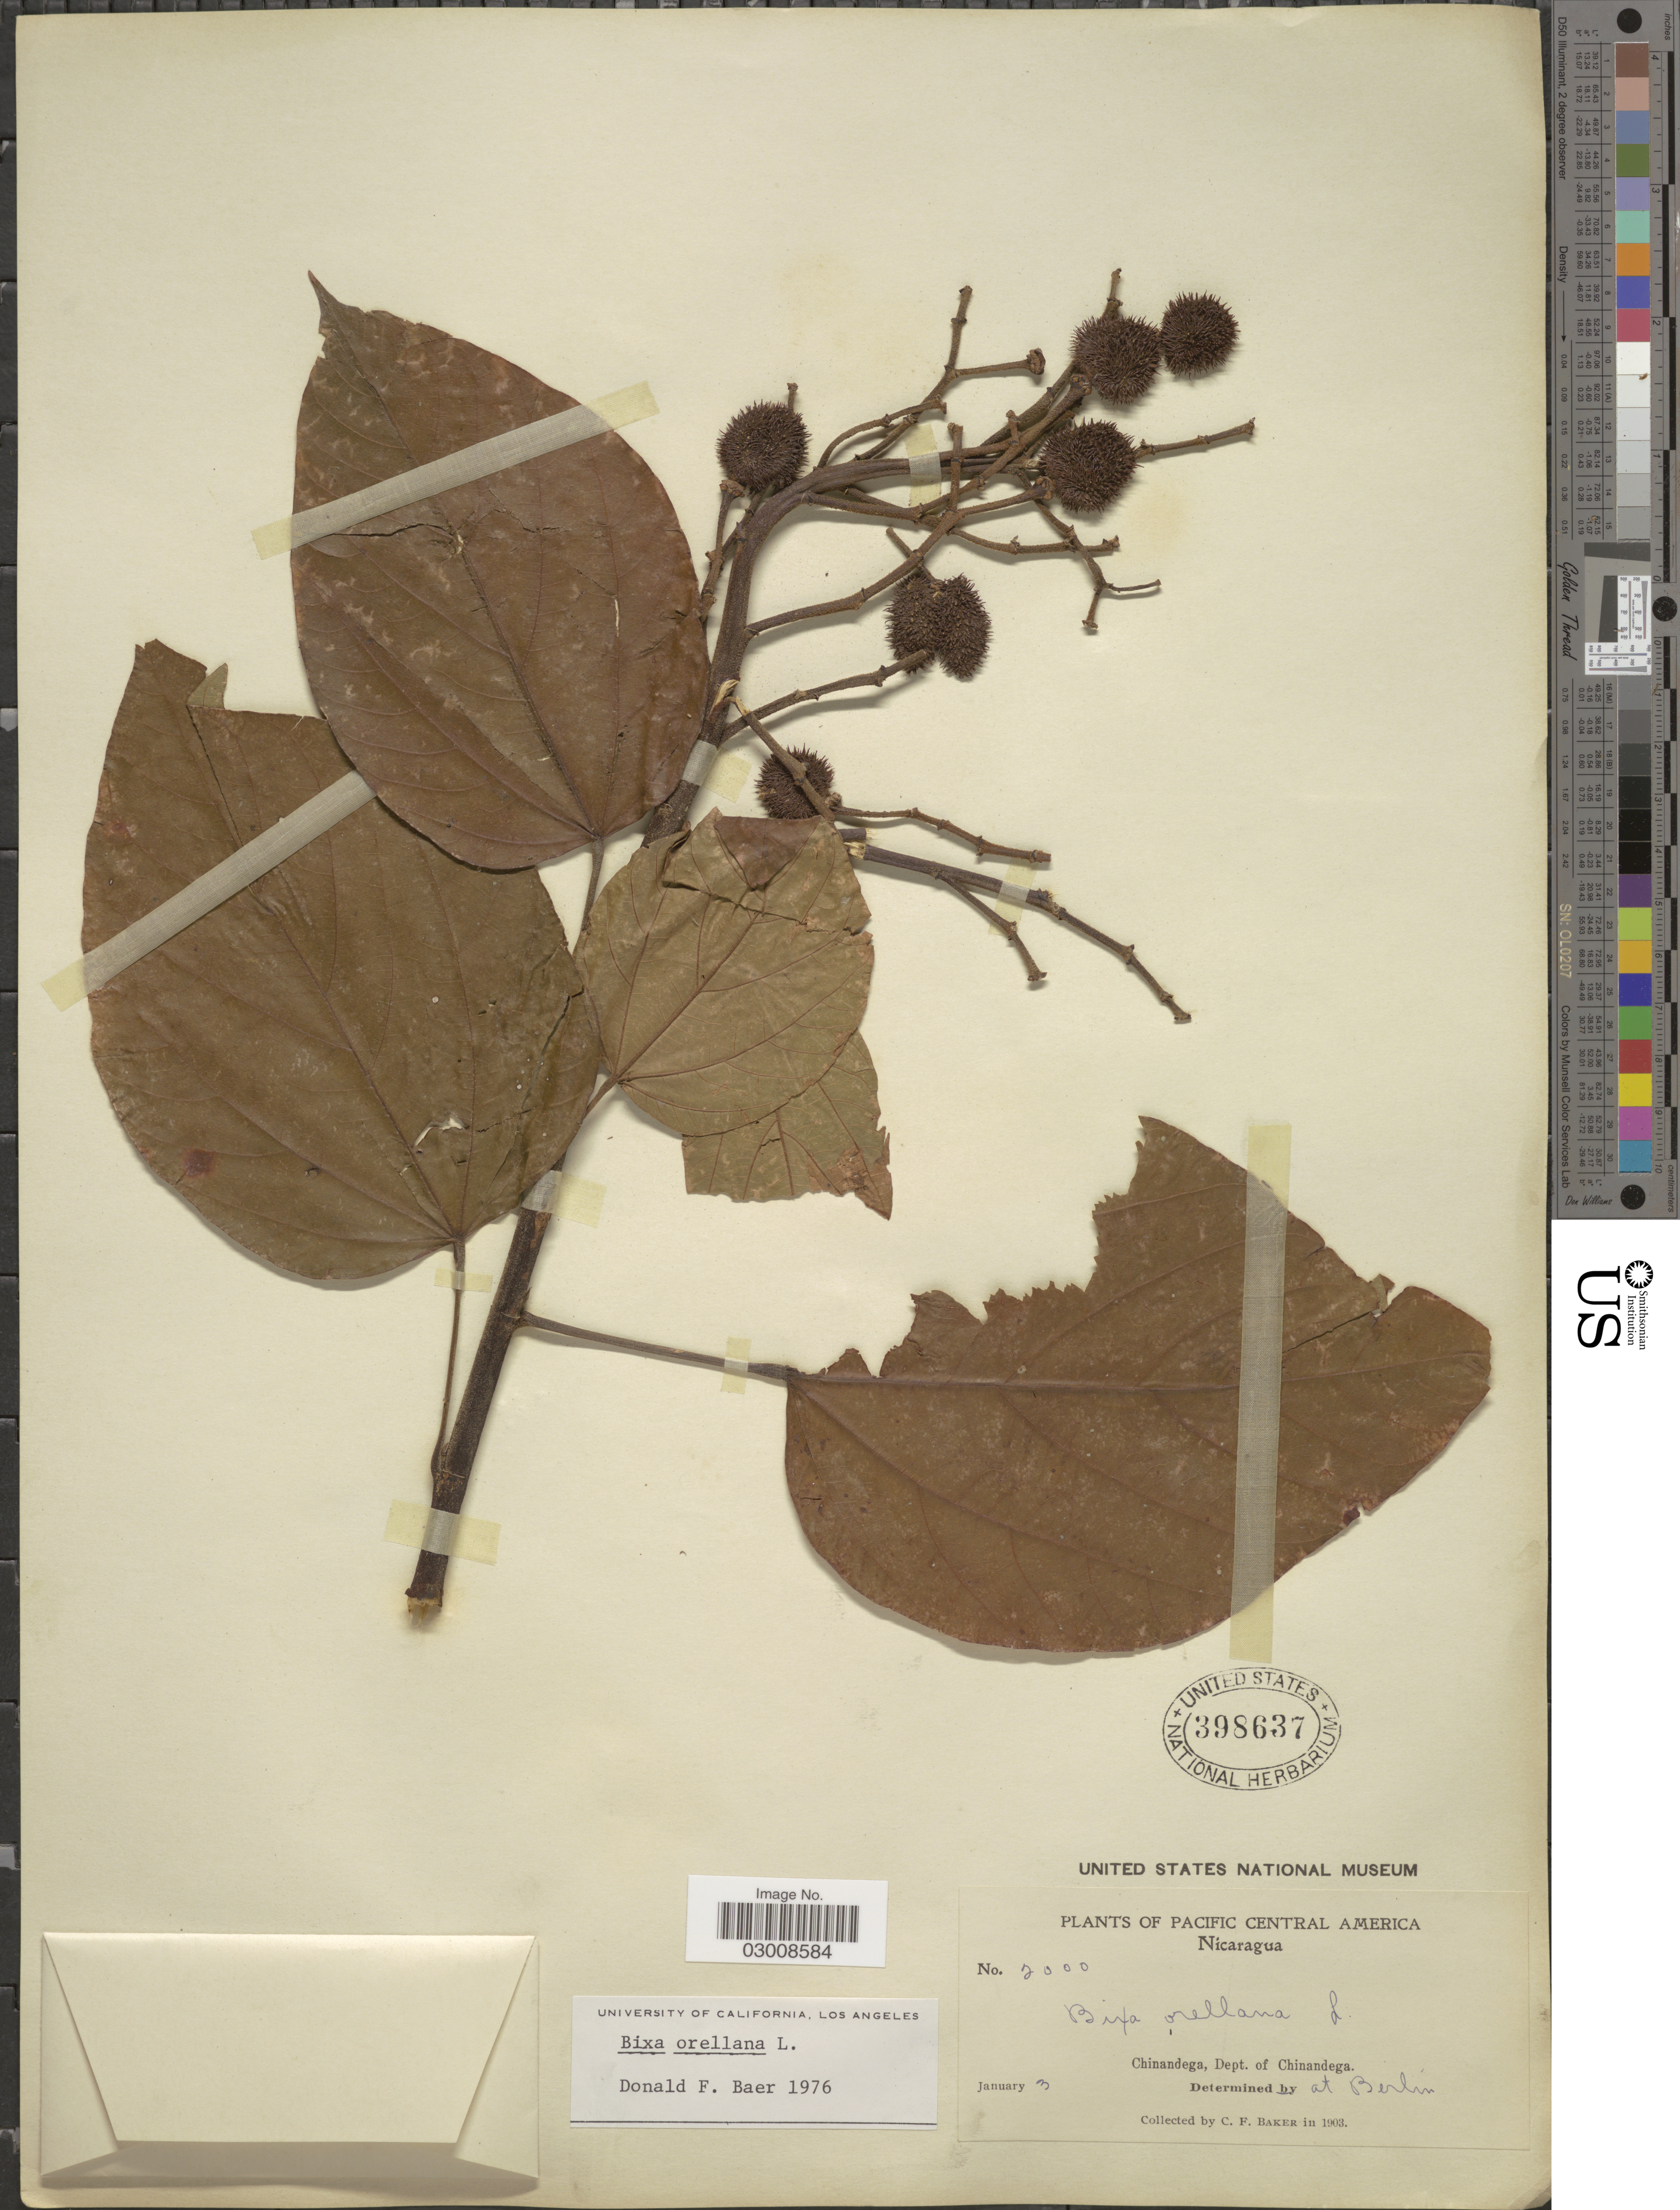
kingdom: Plantae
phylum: Tracheophyta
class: Magnoliopsida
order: Malvales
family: Bixaceae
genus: Bixa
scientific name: Bixa orellana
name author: L.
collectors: C. F. Baker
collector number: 2000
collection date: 1903-01-03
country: Nicaragua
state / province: Chinandega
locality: Pacific Central America, Chinandega, Dept. of Chinandega.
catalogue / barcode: US 398637